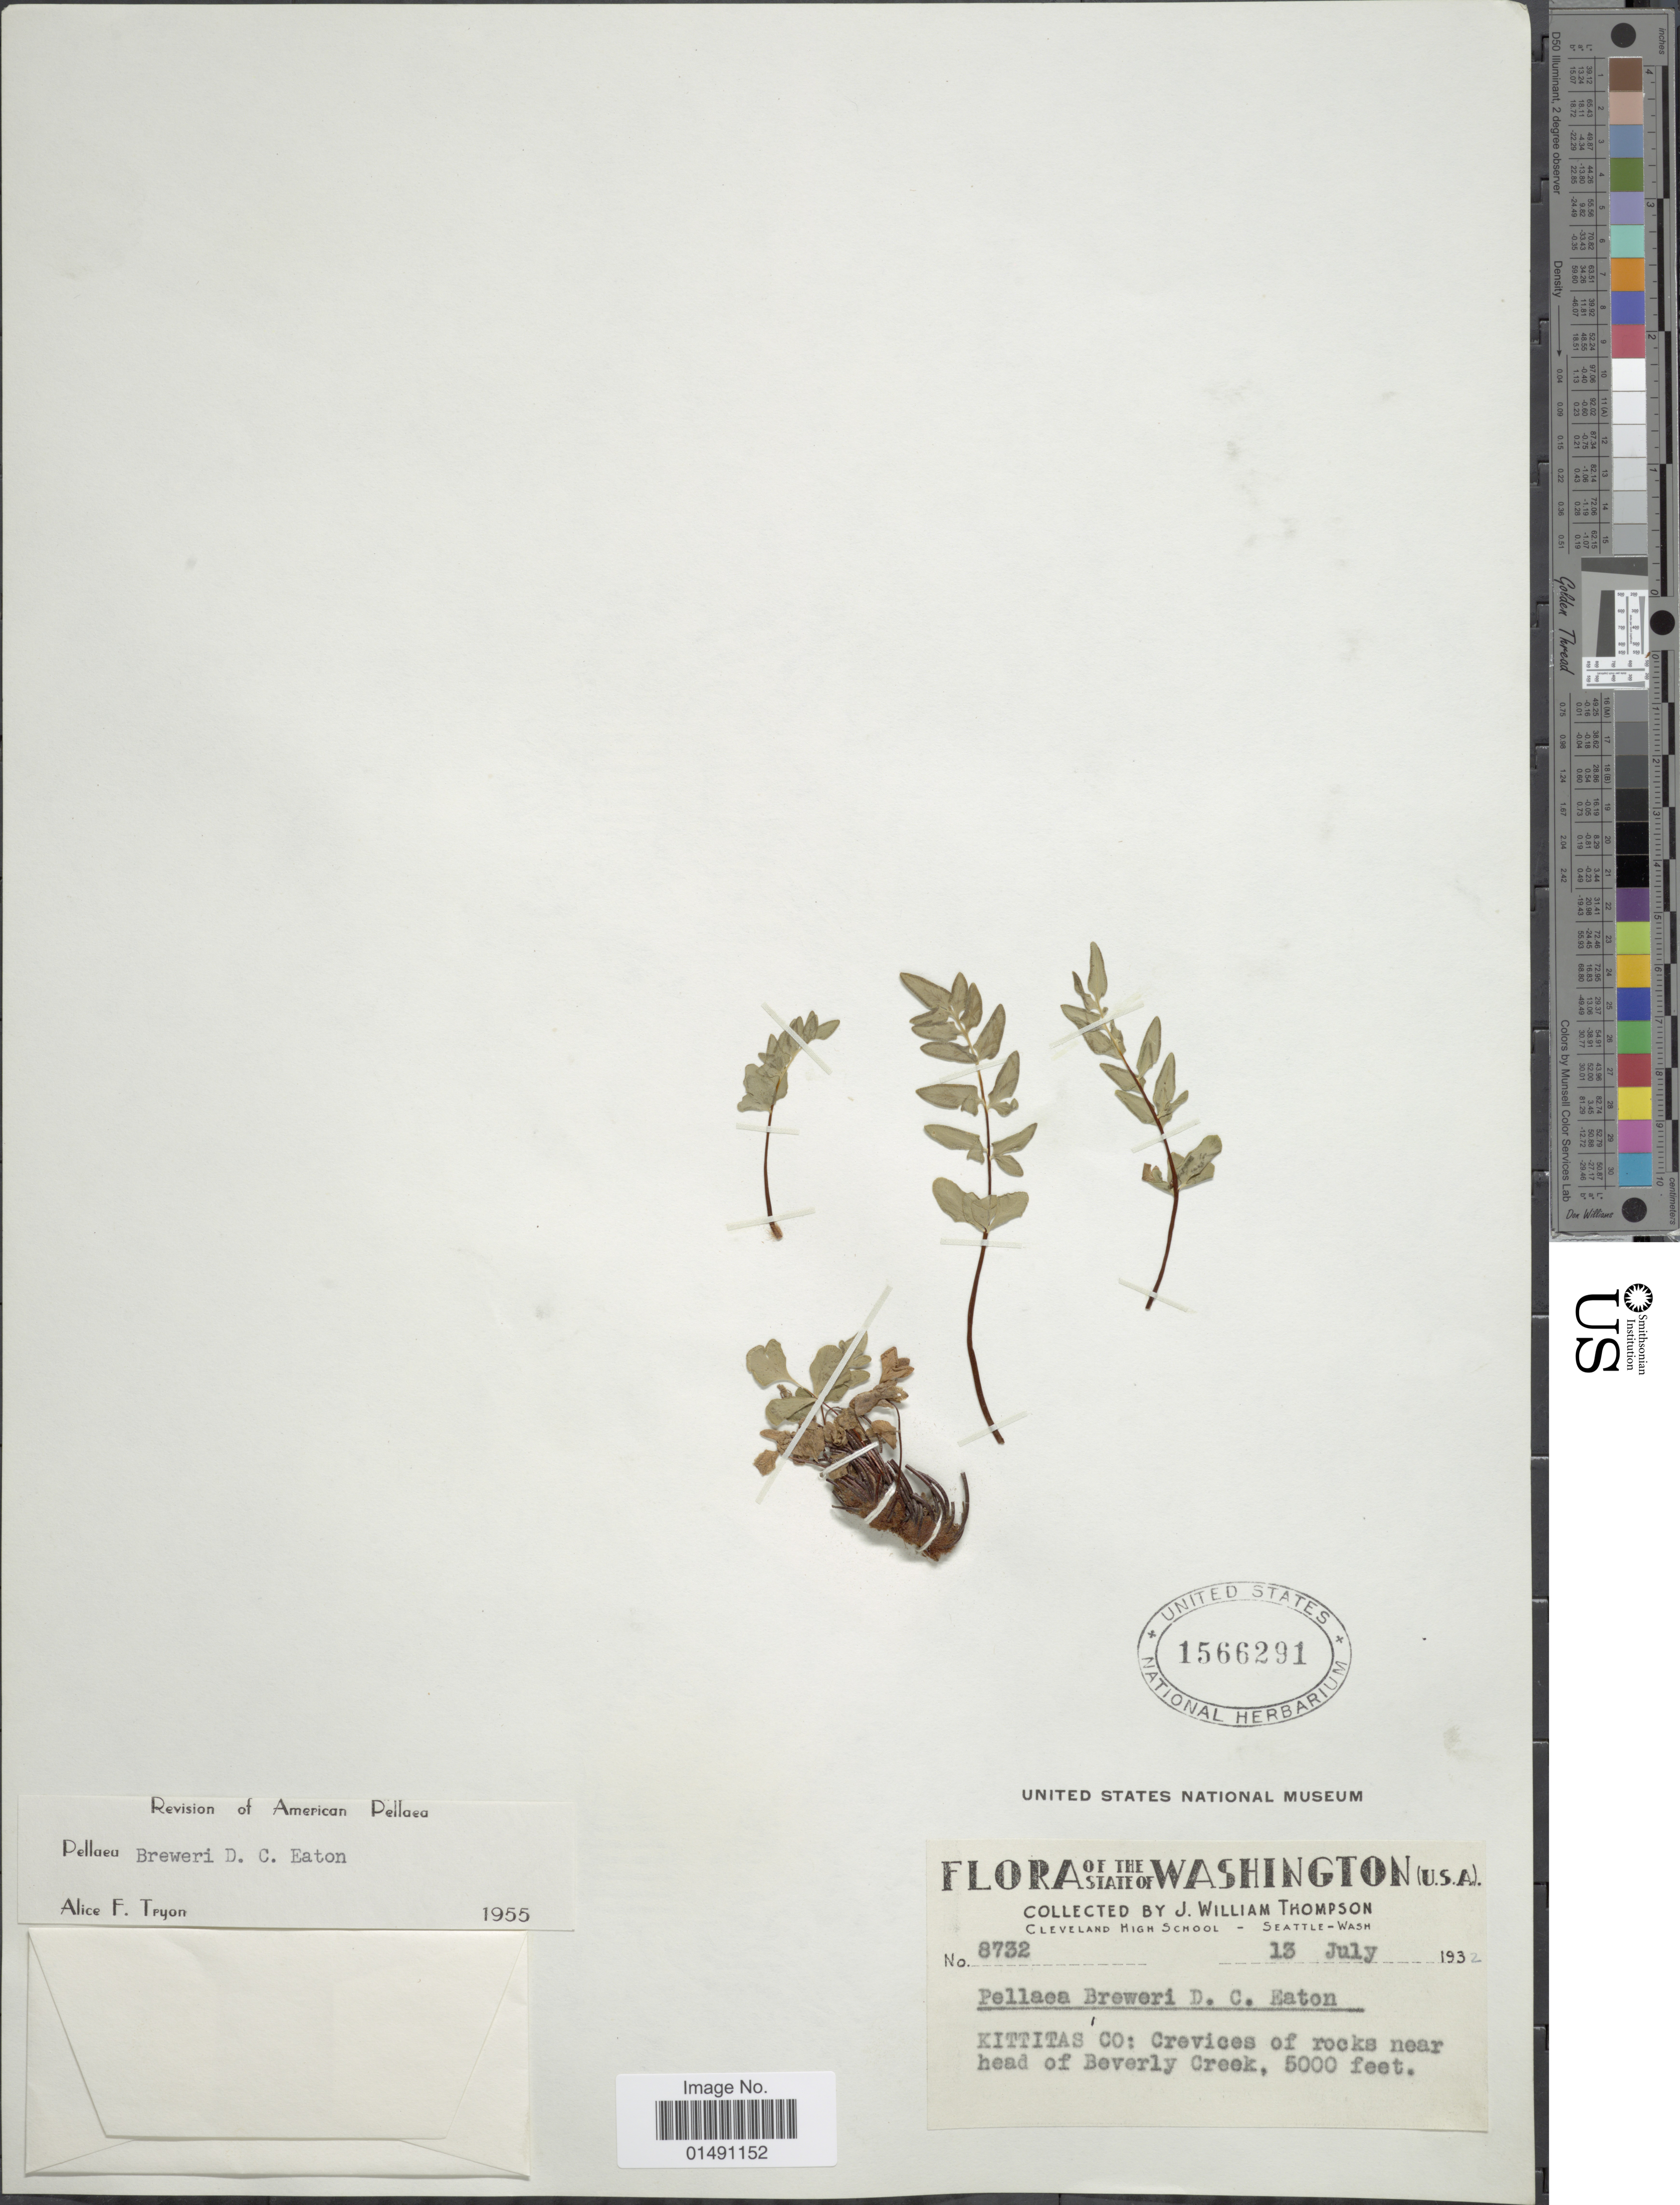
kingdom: Plantae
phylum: Tracheophyta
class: Polypodiopsida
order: Polypodiales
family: Pteridaceae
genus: Pellaea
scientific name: Pellaea breweri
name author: D.C. Eaton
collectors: J. W. Thompson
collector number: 8732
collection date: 1932-07-13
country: United States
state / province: Washington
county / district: Kittitas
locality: Kittitas Co: Crevices of rocks near head of Beverly Creek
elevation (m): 1524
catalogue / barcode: US 1566291